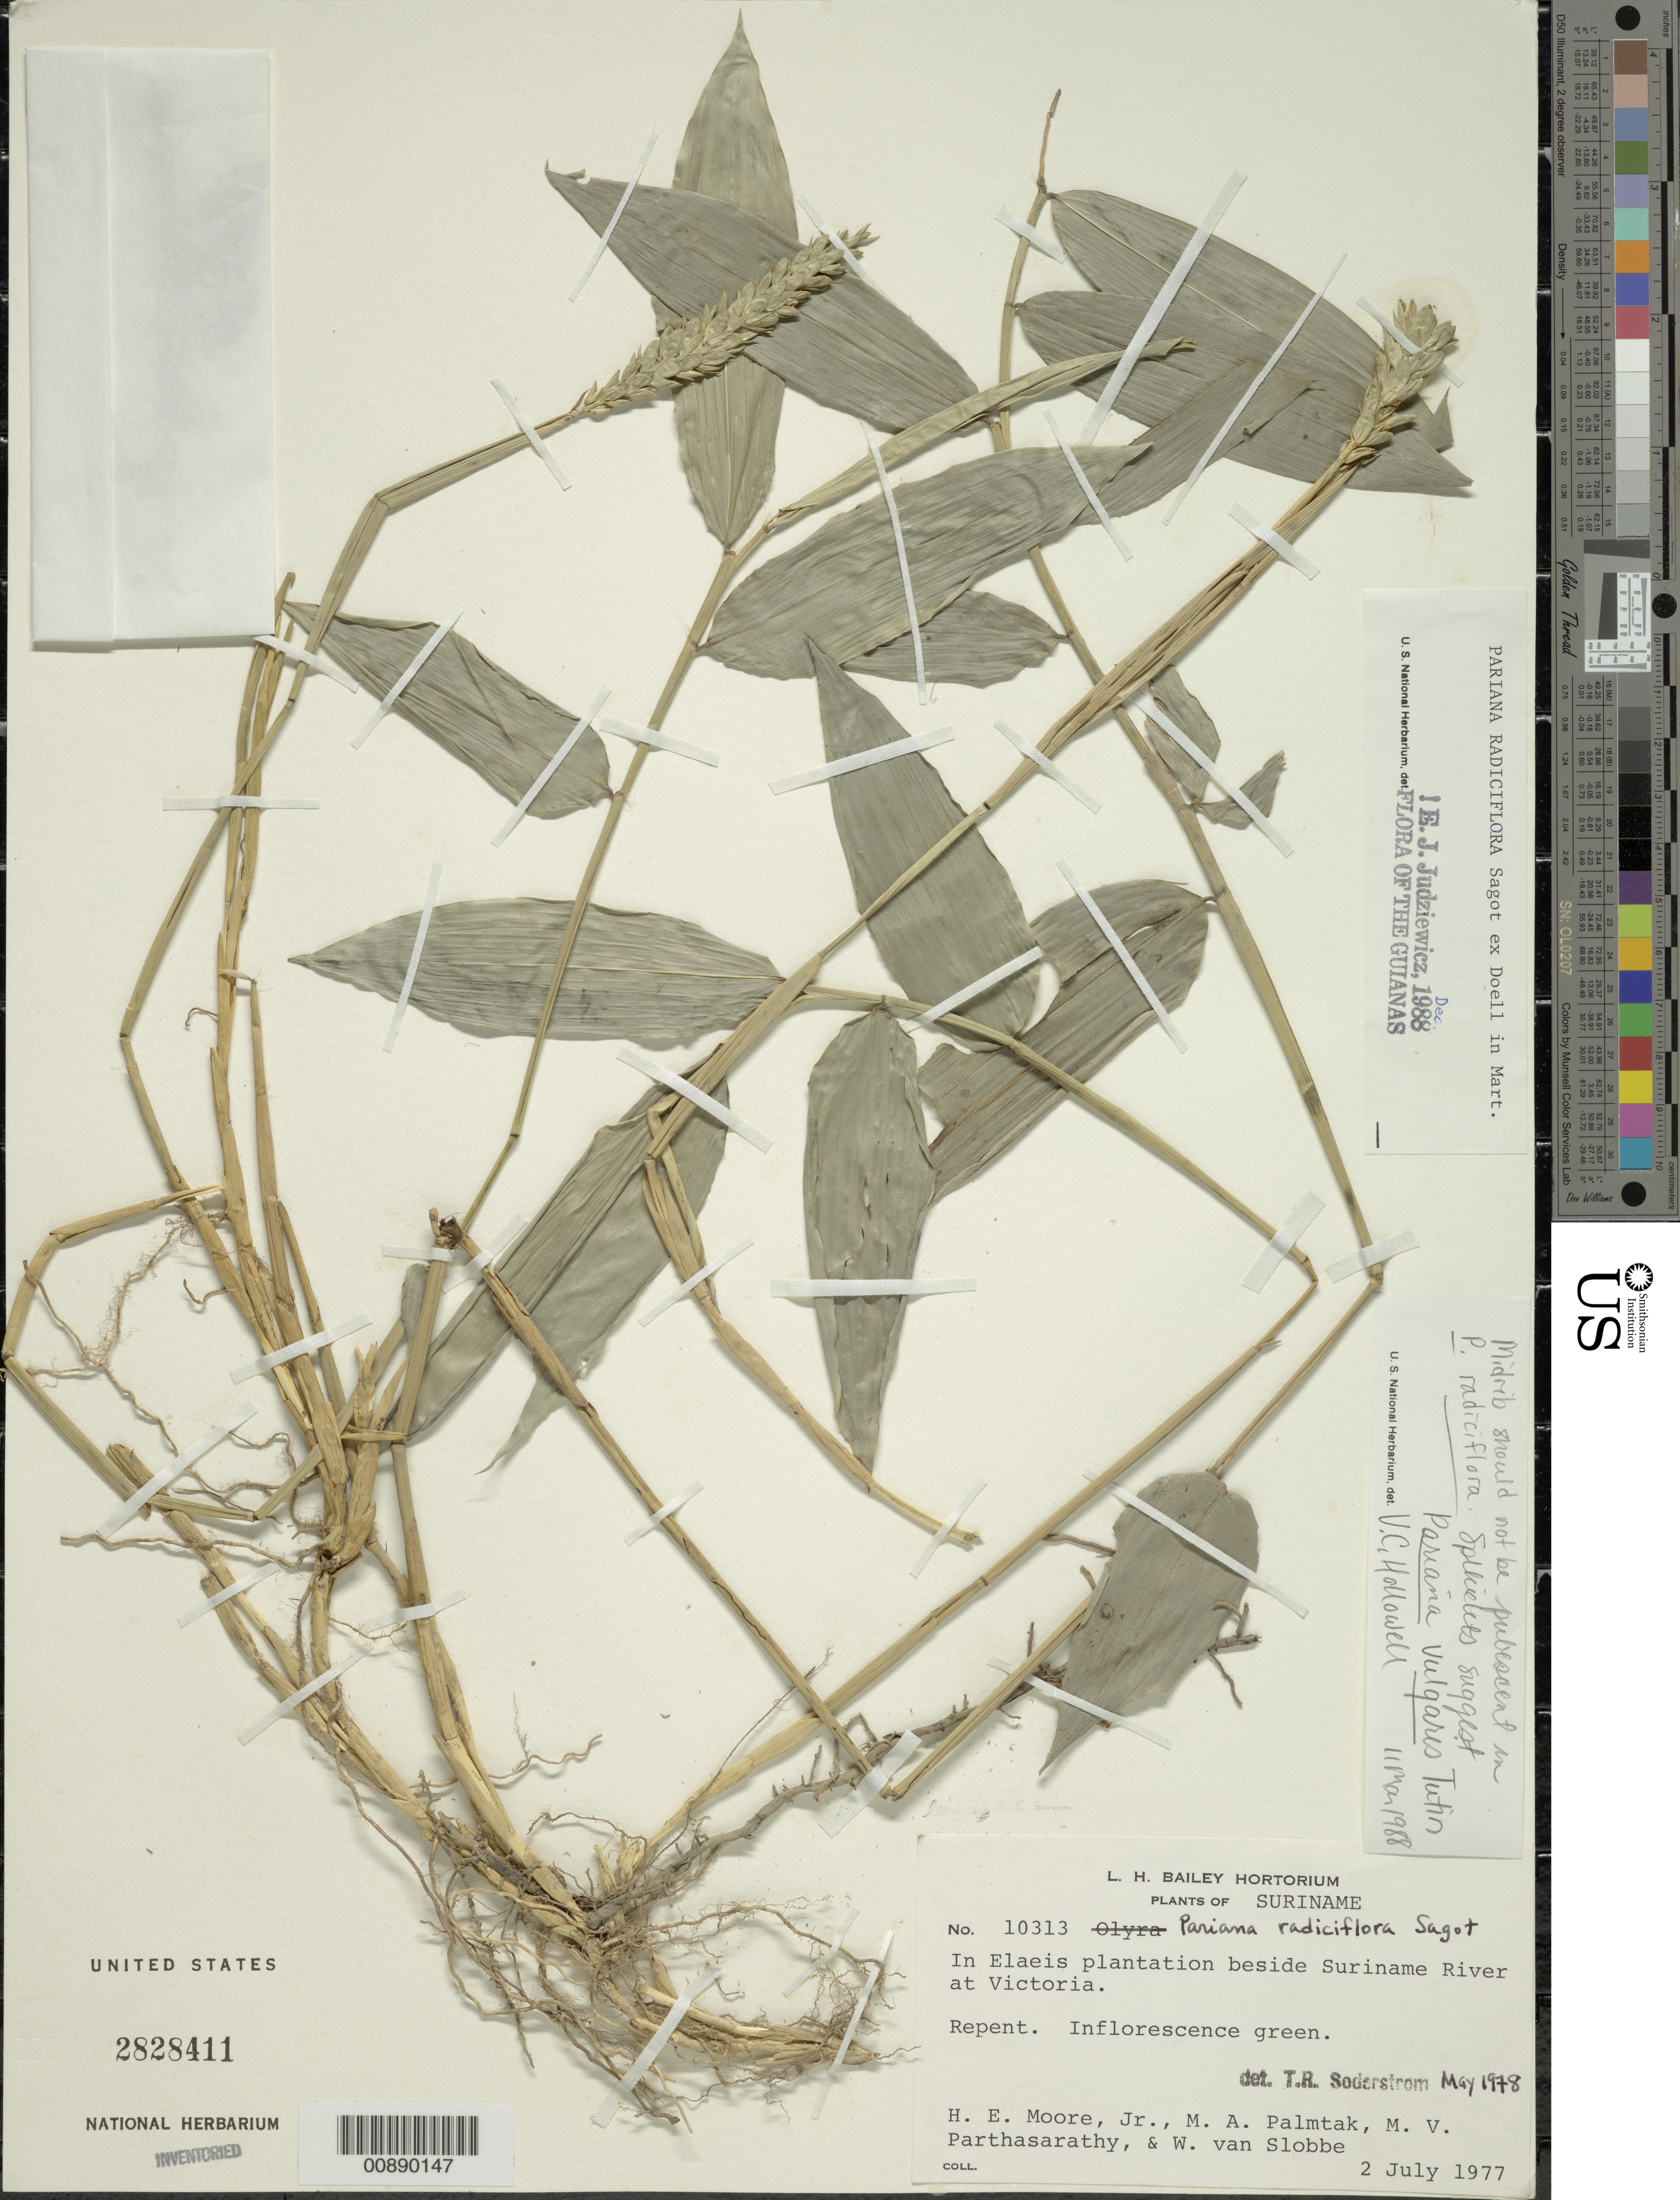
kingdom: Plantae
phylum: Tracheophyta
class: Liliopsida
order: Poales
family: Poaceae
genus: Pariana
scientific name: Pariana radiciflora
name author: Sagot ex Döll in Mart.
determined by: Judziewicz, E. J.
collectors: H. E. Moore, M. Palmtak, M. Parthasarathy & W. van Slobbe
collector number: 10313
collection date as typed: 2-Jul-77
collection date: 1977-07-02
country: Suriname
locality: SURINAME R., at Victoria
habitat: Elaeis plantation along river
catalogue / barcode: US 2828411